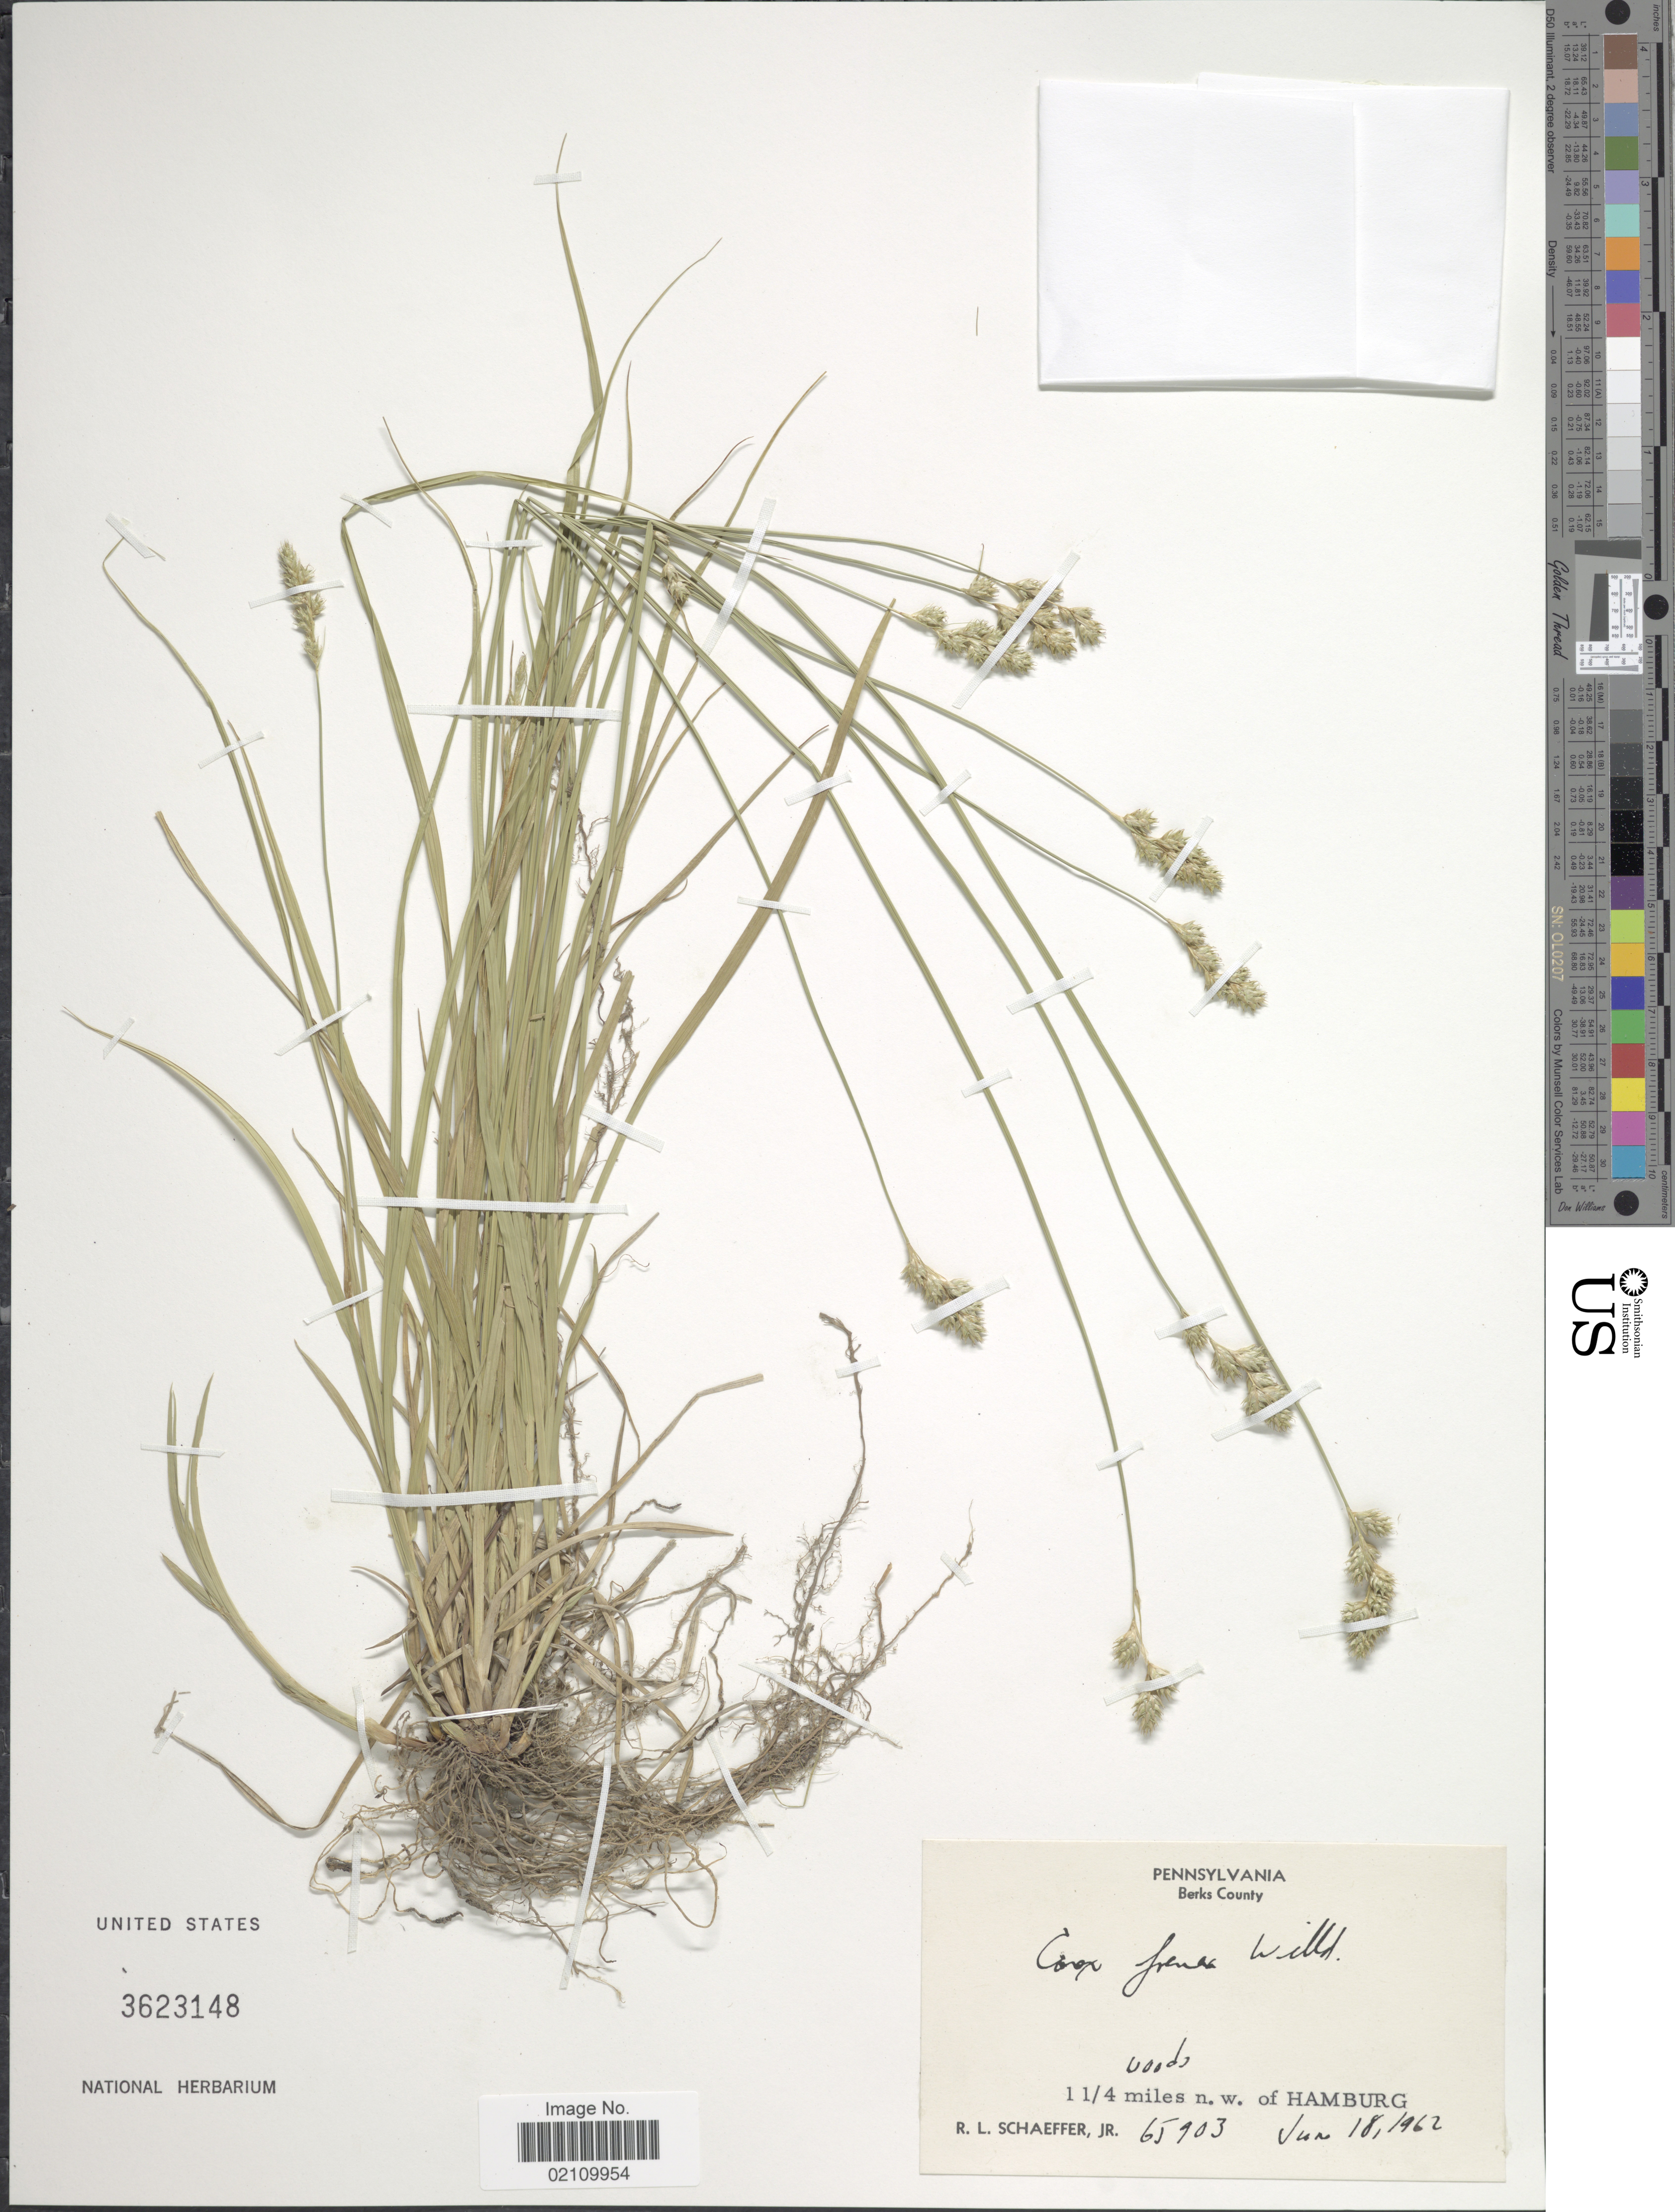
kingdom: Plantae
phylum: Tracheophyta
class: Liliopsida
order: Poales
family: Cyperaceae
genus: Carex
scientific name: Carex foenea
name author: Willd.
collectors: R. L. Schaeffer Jr.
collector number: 65903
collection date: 1962-06-18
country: United States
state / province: Pennsylvania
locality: Berks County. Woods. 1 1/4 miles n.w. of Hamburg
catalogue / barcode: US 3623148